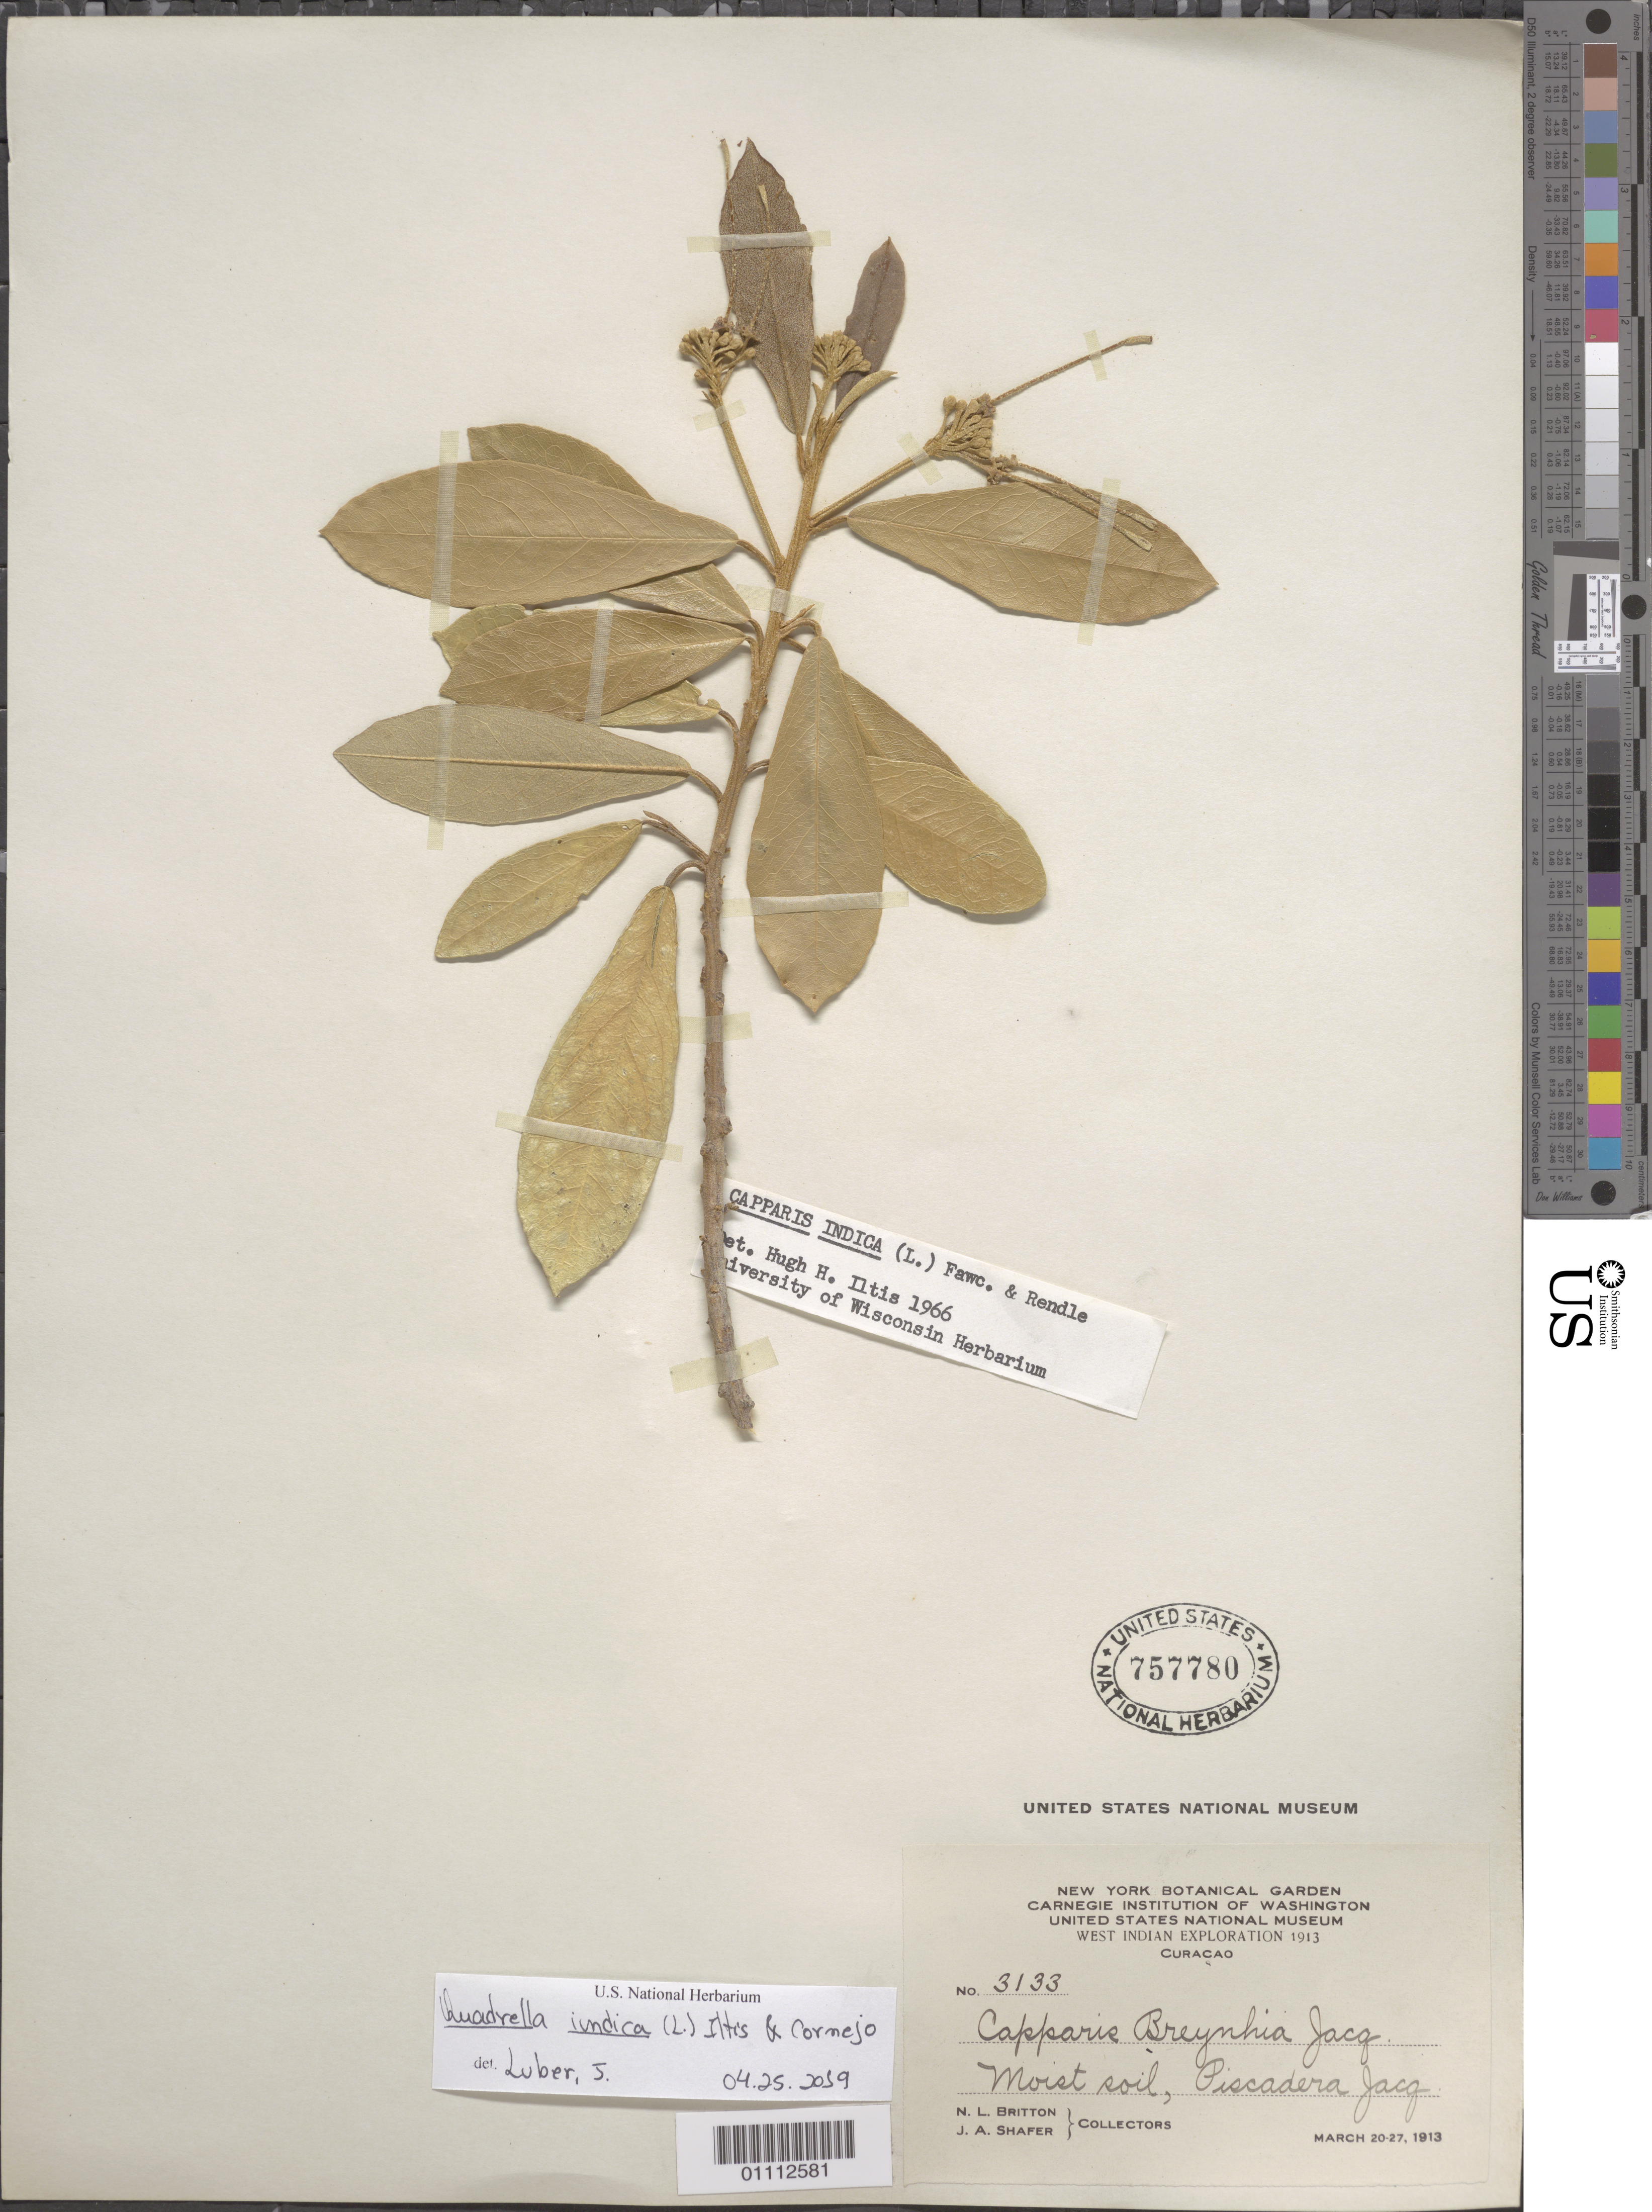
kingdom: Plantae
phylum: Tracheophyta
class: Magnoliopsida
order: Brassicales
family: Capparaceae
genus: Quadrella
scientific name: Quadrella indica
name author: (L.) Iltis & Cornejo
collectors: N. Britton & J. A. Shafer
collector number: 3133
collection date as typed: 20 Mar 1913 to 27 Mar 1913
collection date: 1913-03-20/1913-03-27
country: Curaçao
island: Curaçao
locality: Piscadera Jacq. moist soil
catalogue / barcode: US 757780